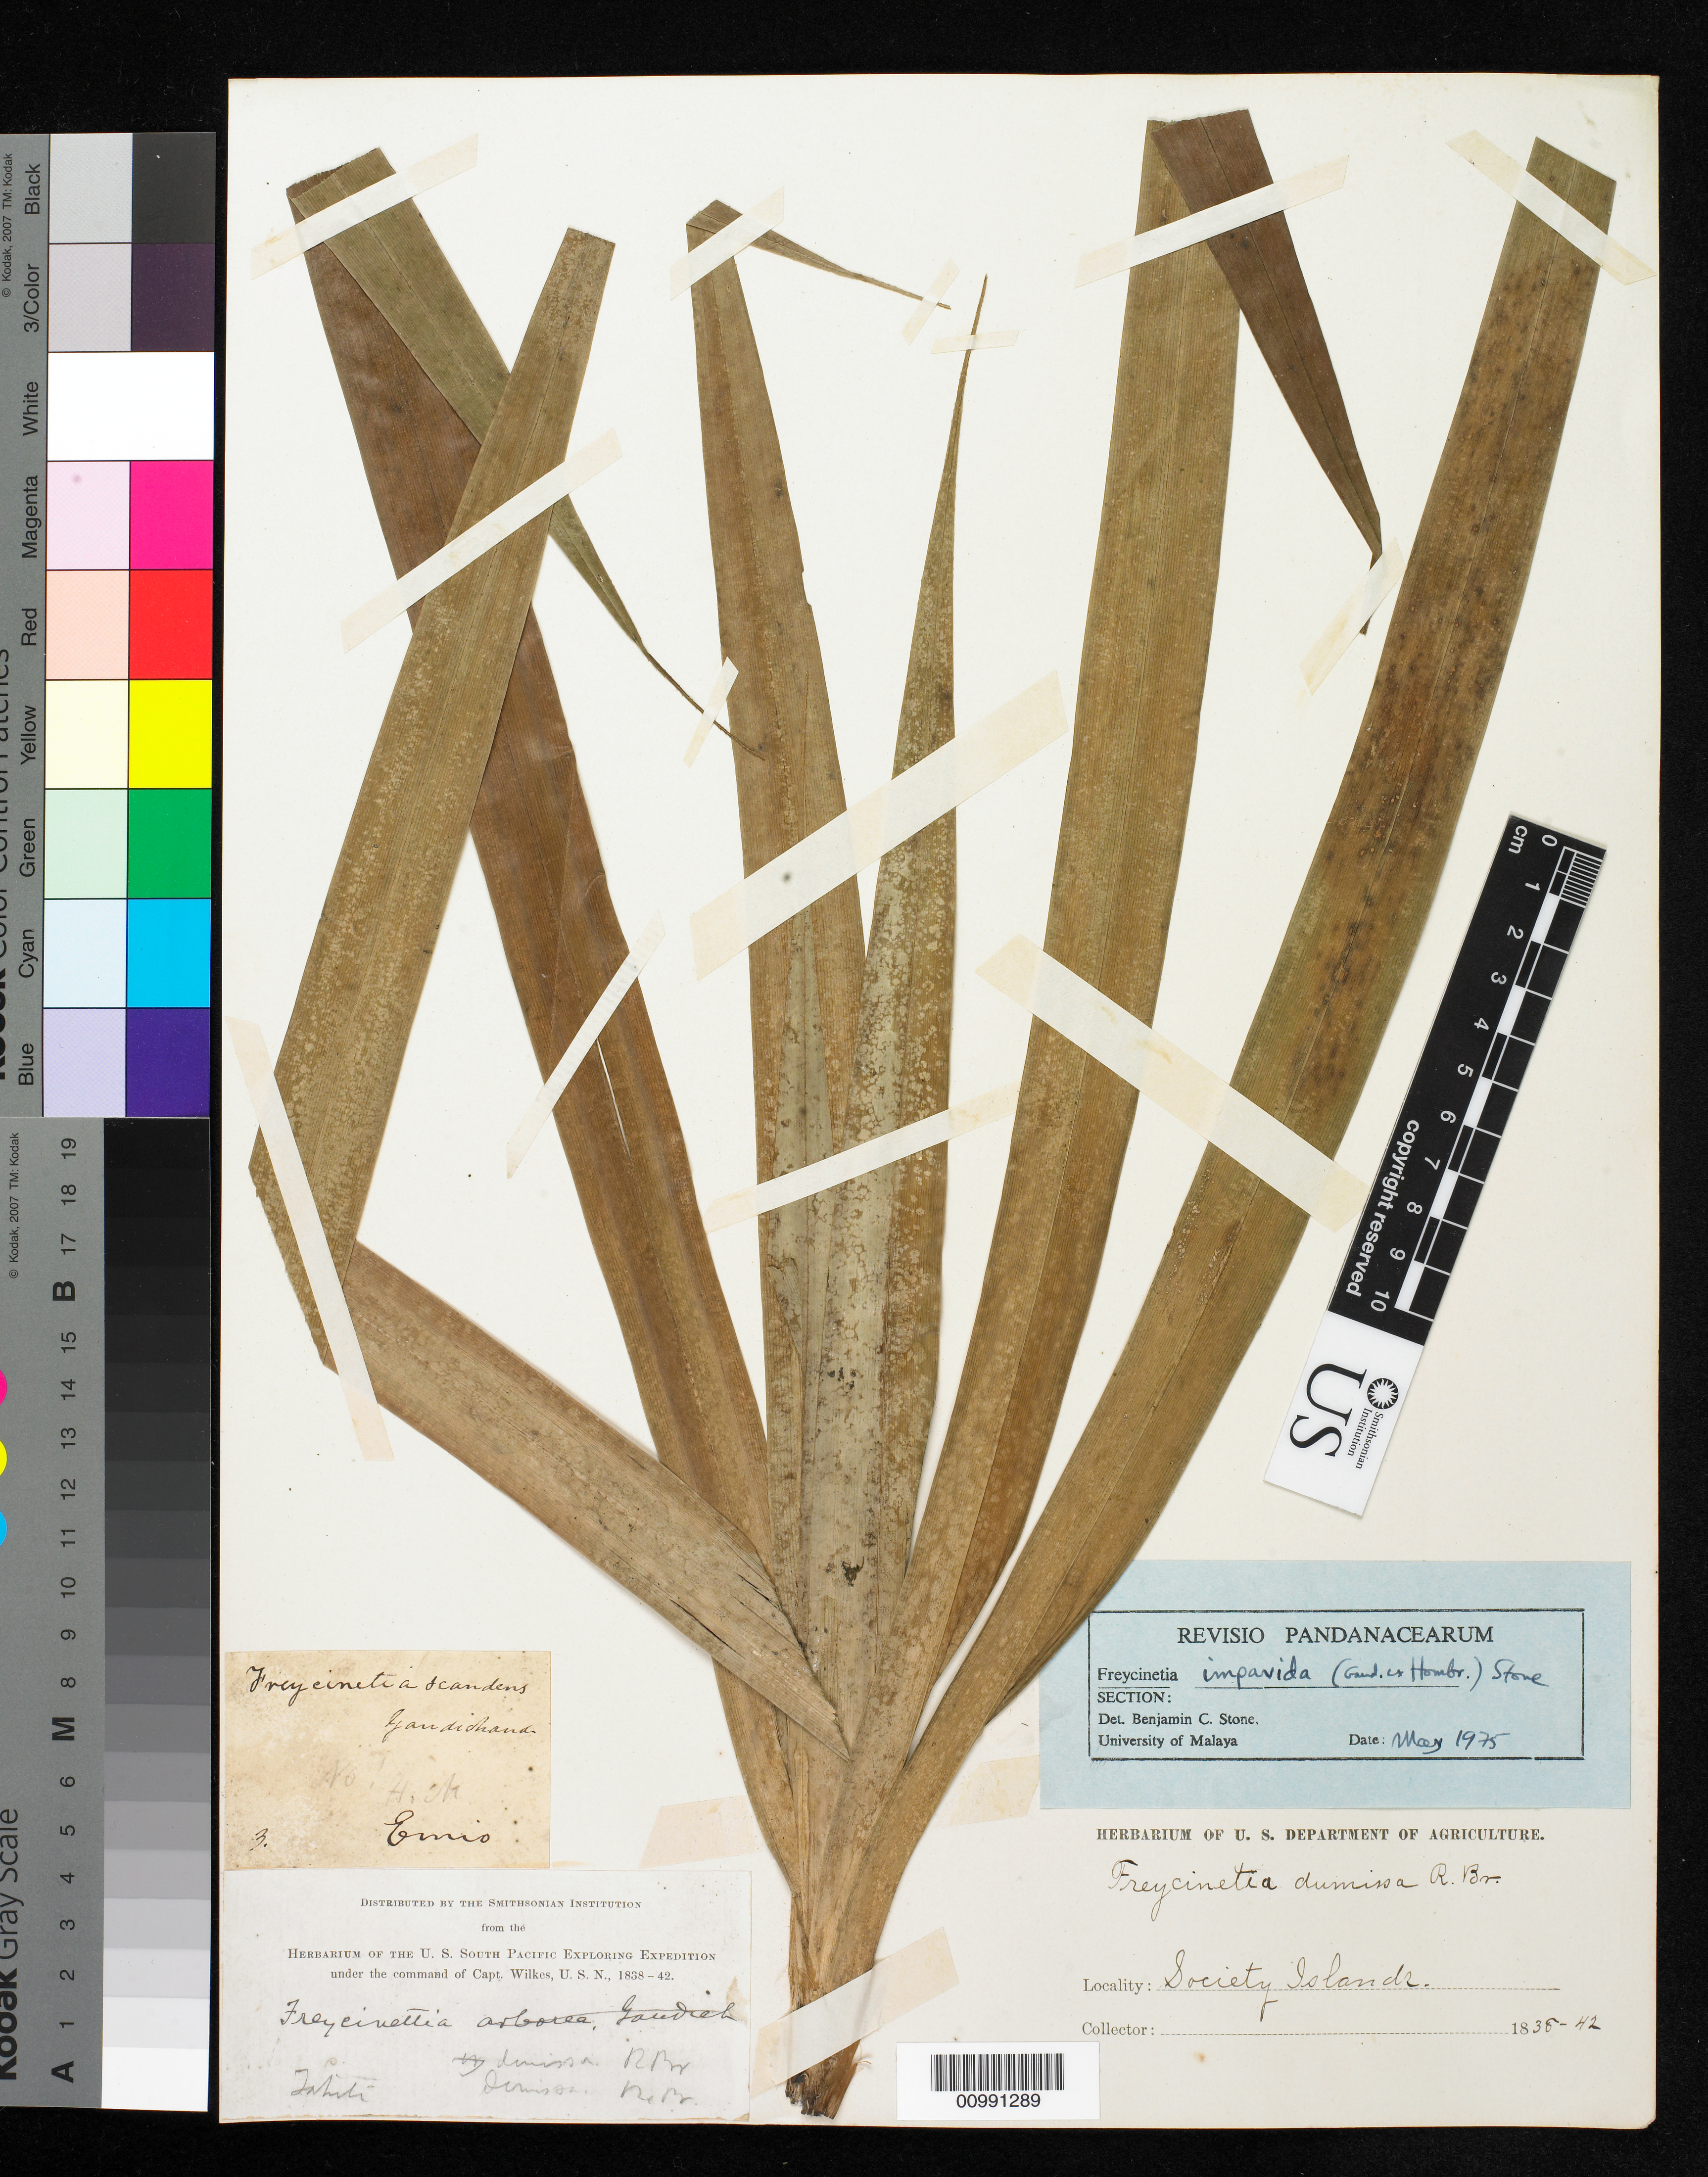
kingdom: Plantae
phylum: Tracheophyta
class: Liliopsida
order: Pandanales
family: Pandanaceae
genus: Freycinetia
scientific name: Freycinetia impavida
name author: (Hombr. & Jacquinot ex Decne.) B.C. Stone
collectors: Wilkes Explor. Exped.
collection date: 1838/1842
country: French Polynesia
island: Tahiti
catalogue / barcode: US 98449